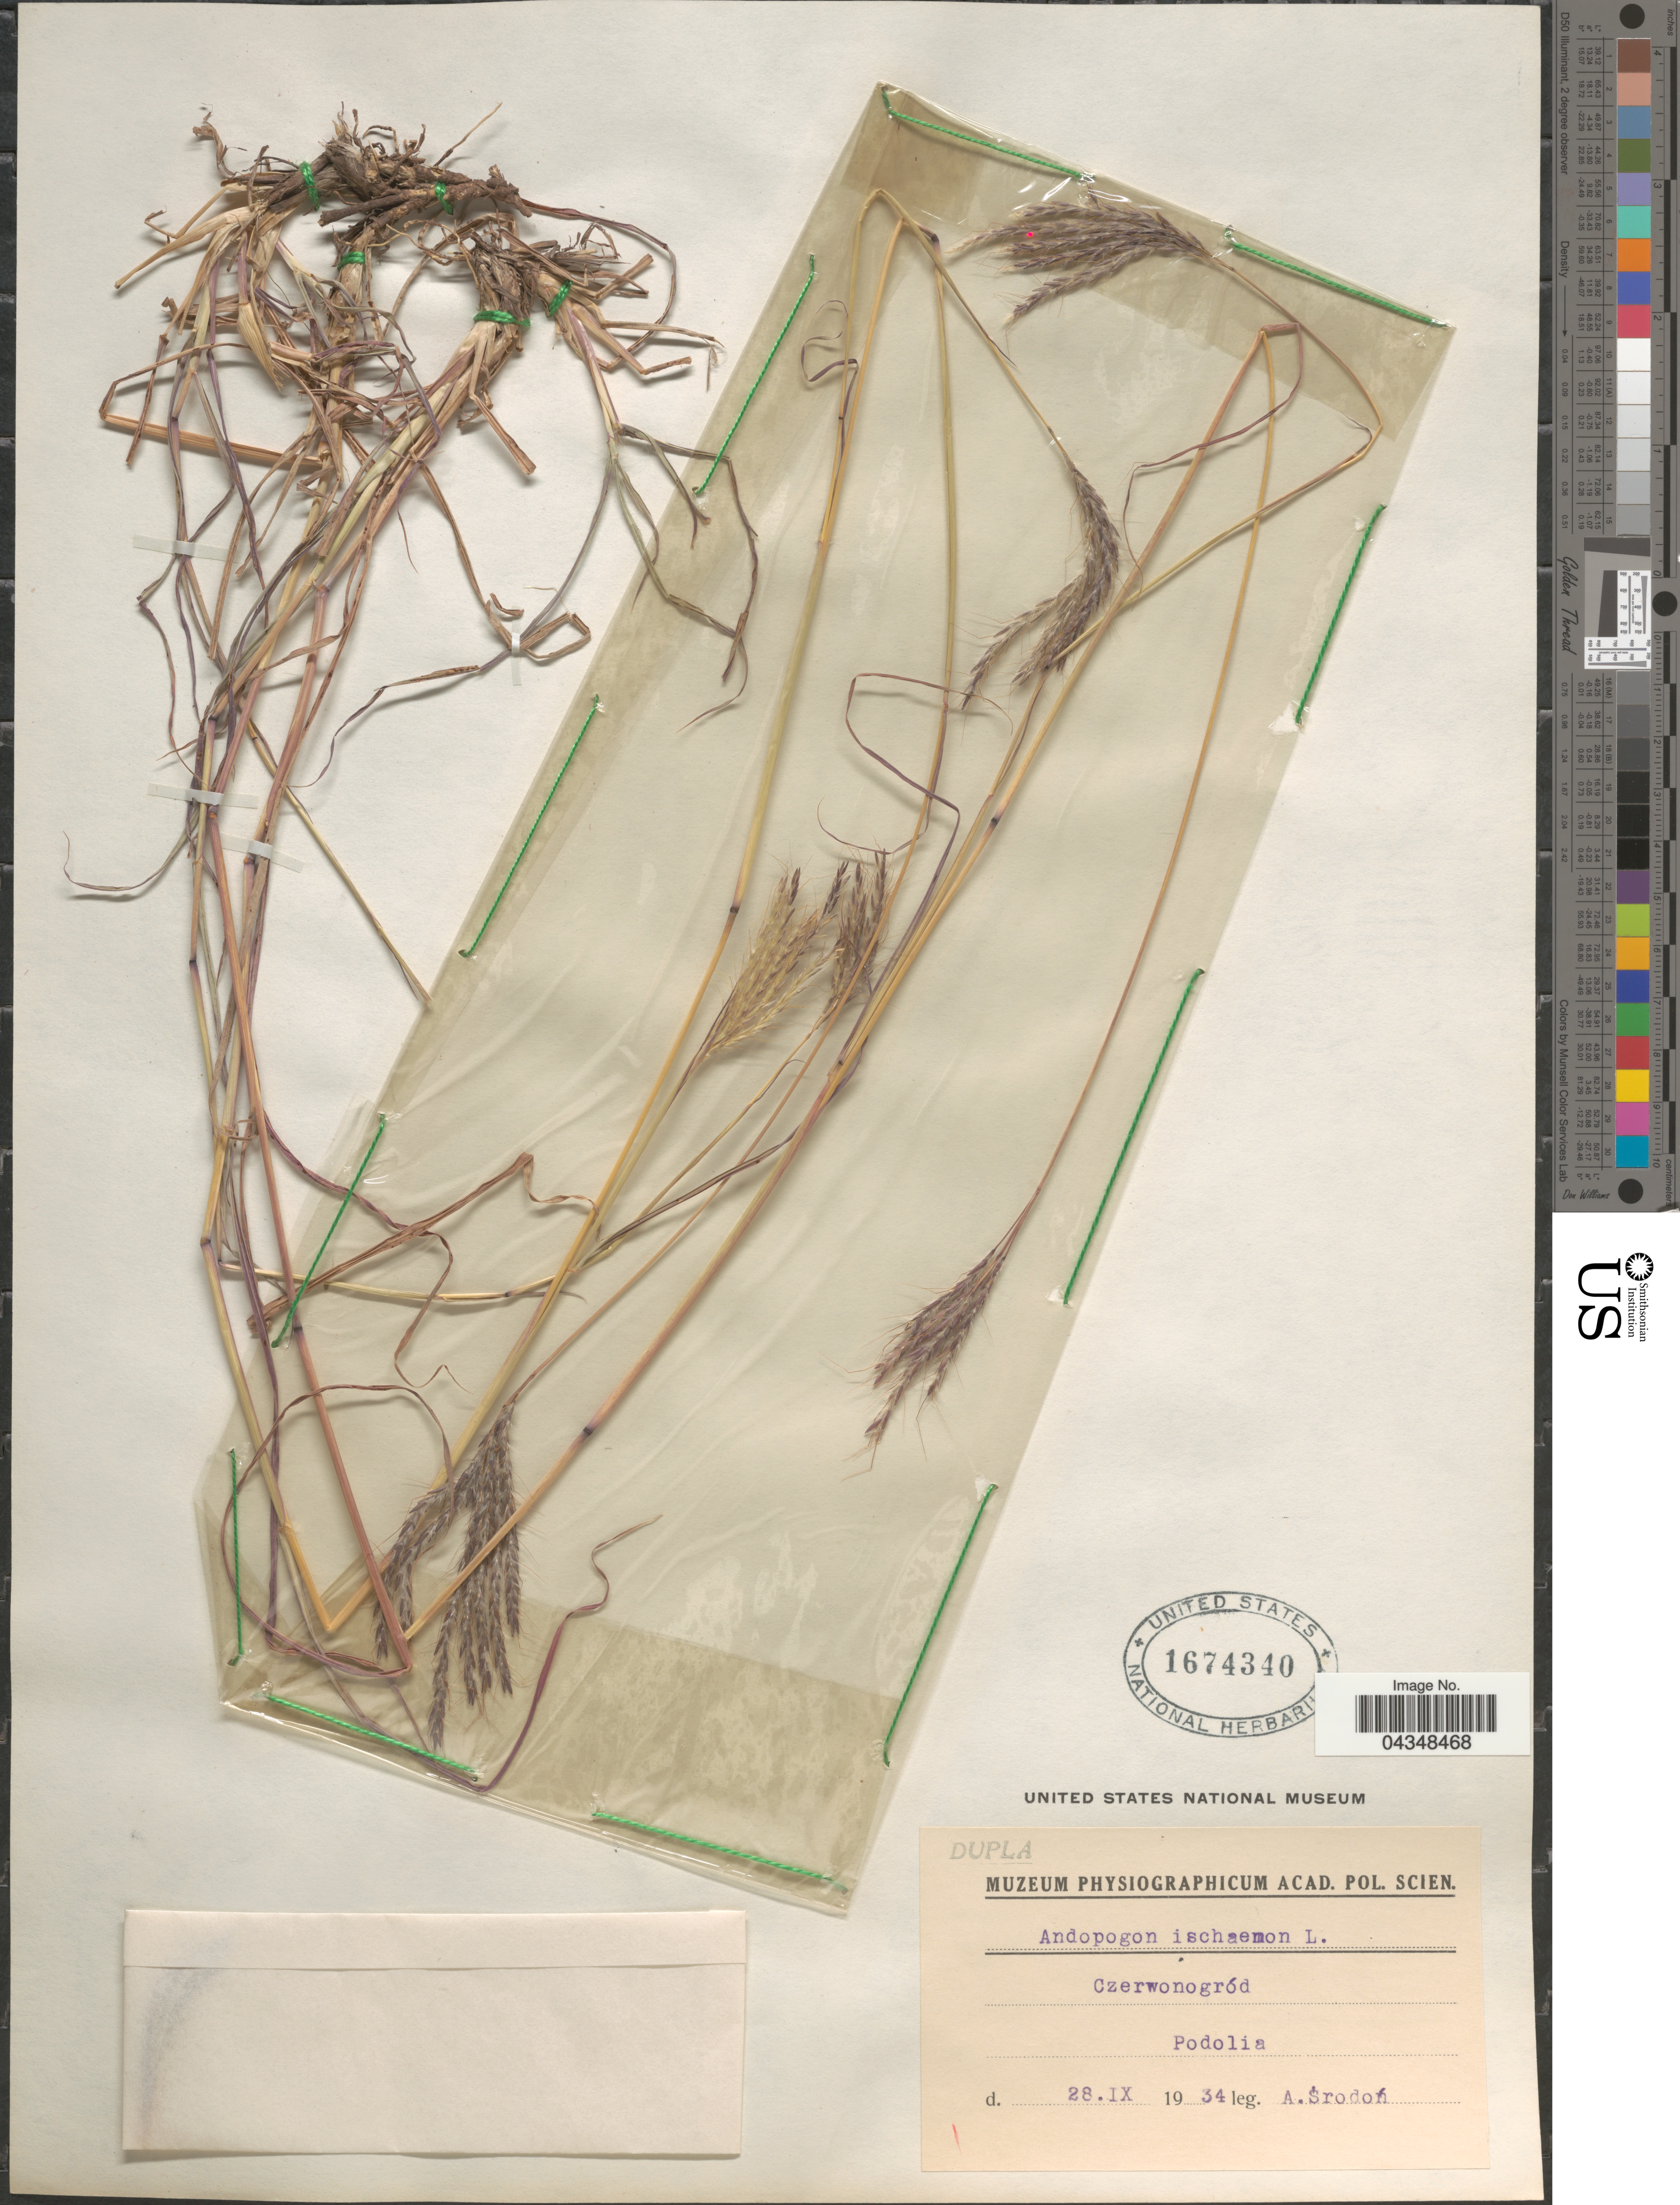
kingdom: Plantae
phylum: Tracheophyta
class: Liliopsida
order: Poales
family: Poaceae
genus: Bothriochloa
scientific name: Bothriochloa ischaemum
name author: (L.) Keng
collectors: A. Srodon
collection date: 1934-09-28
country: Ukraine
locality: Czerwonogród. Podolia.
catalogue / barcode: US 1674340